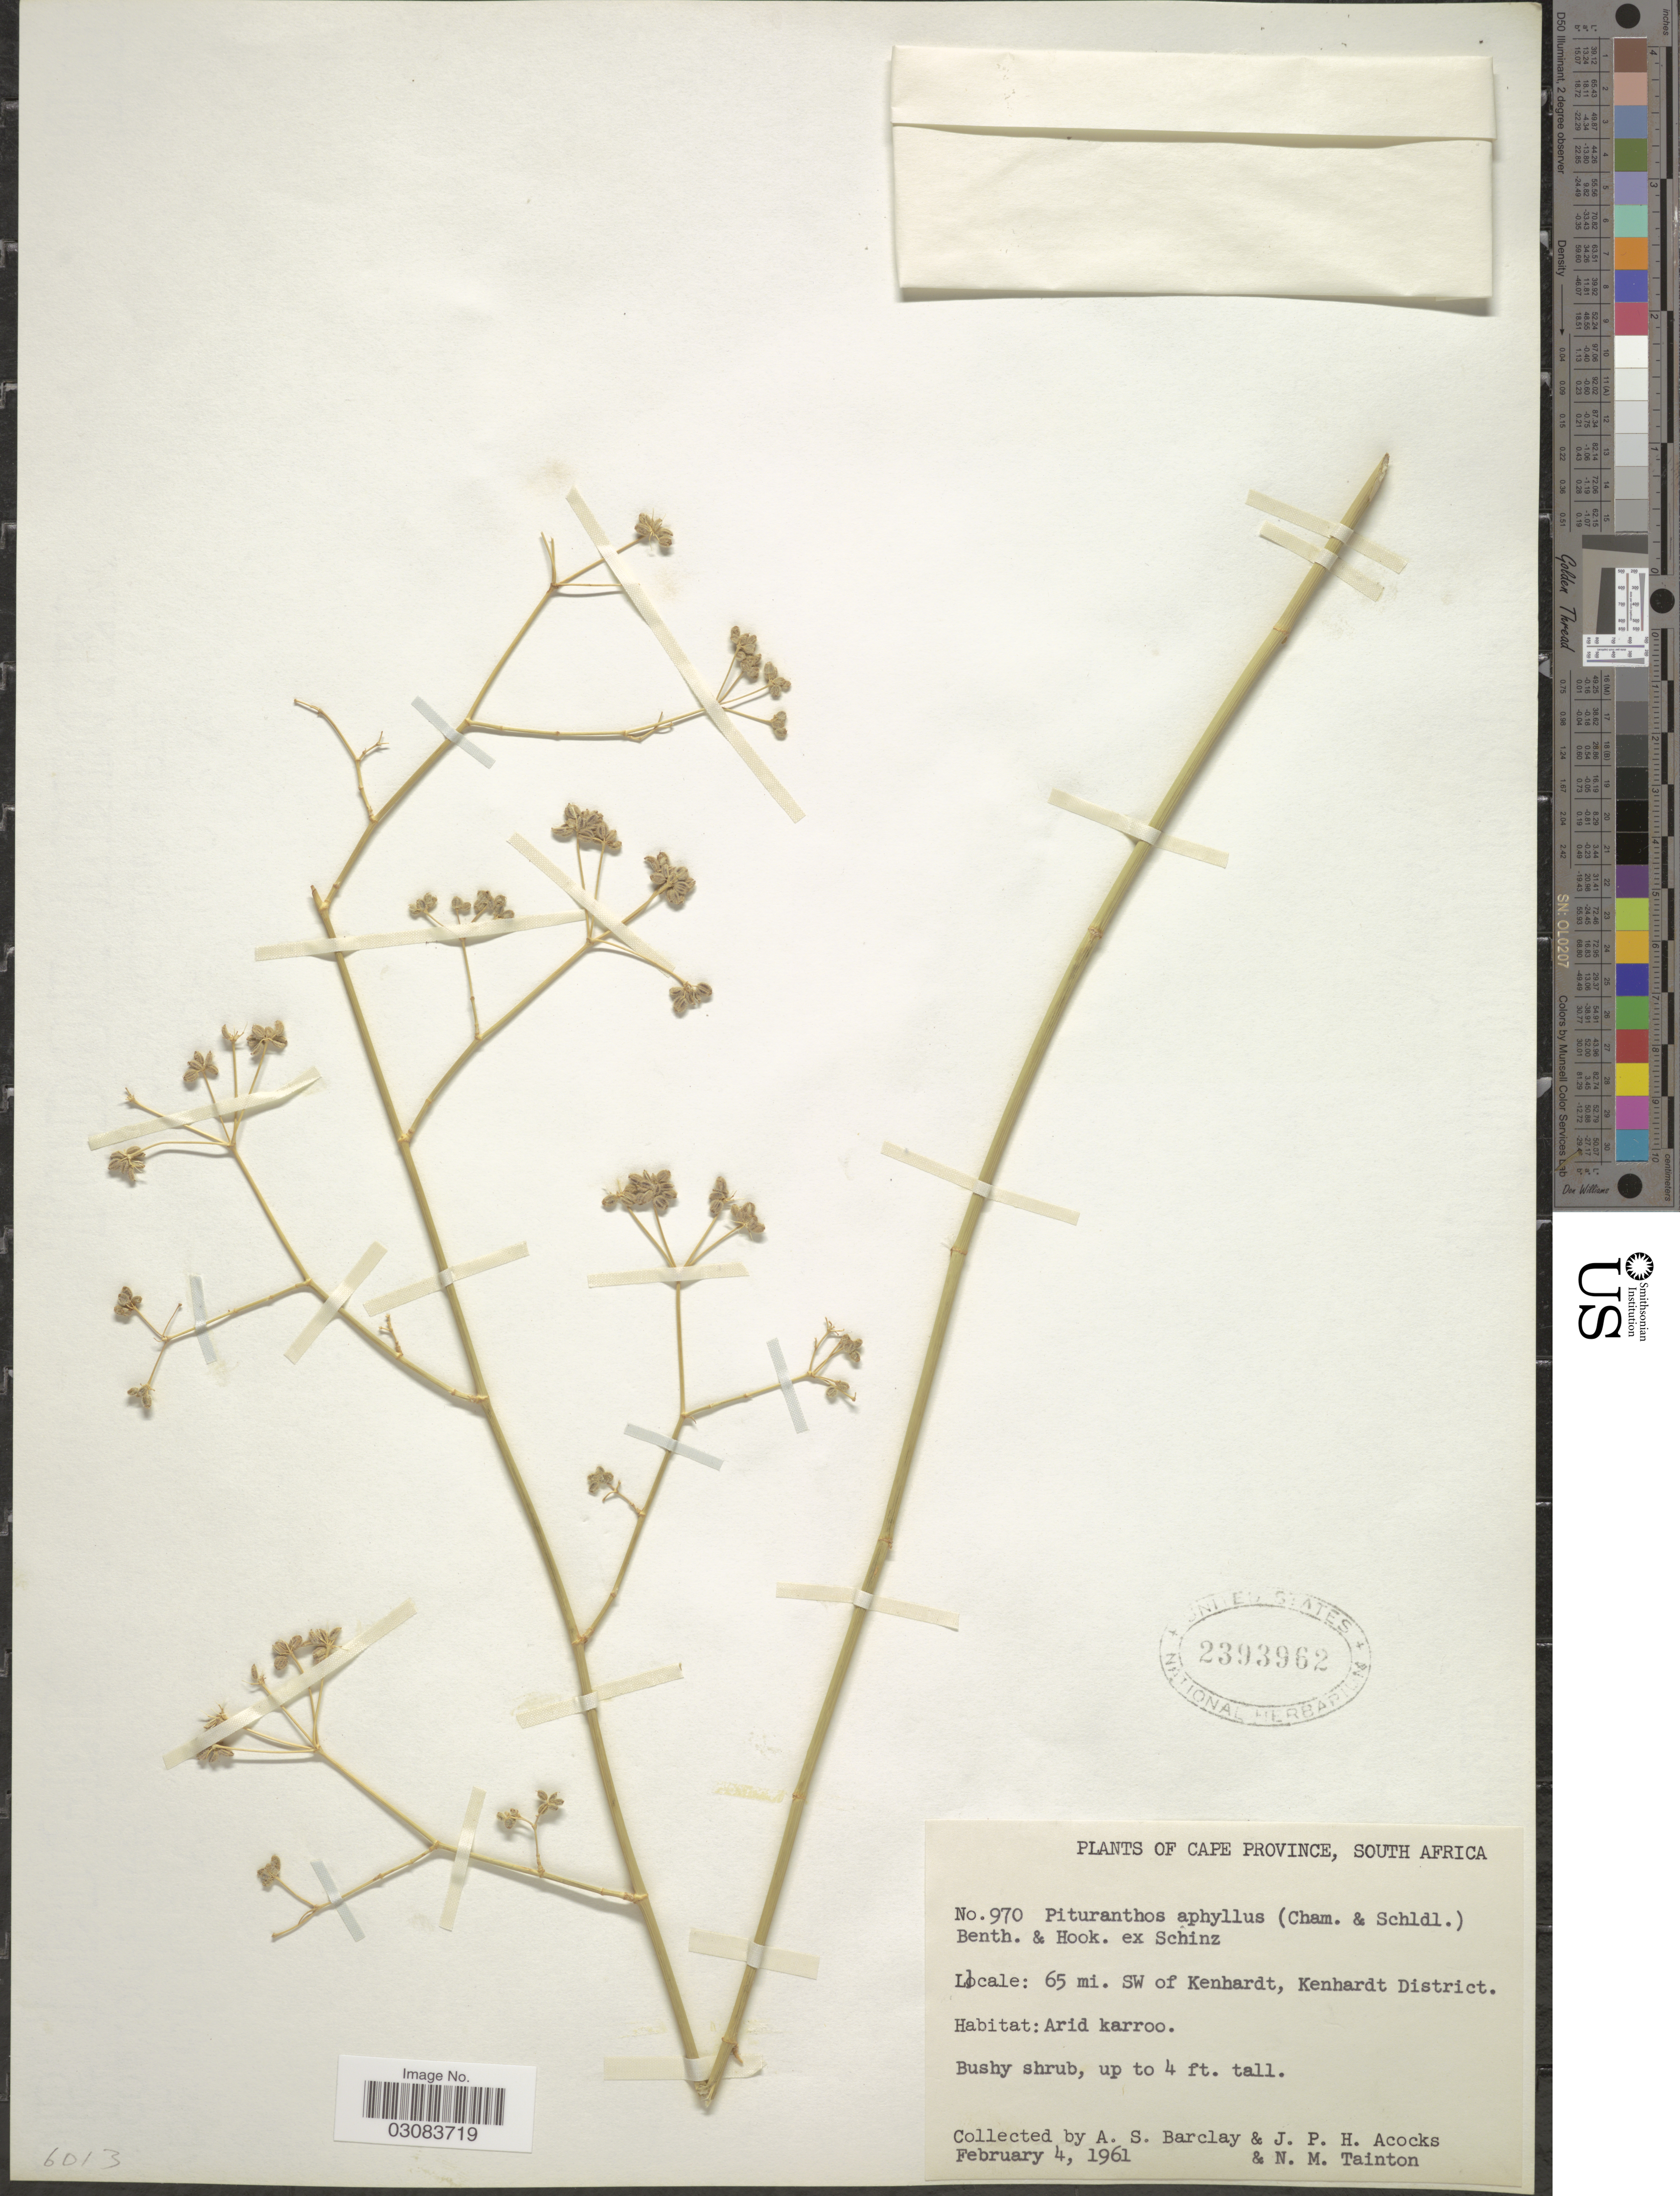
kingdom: Plantae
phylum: Tracheophyta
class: Magnoliopsida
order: Apiales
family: Apiaceae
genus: Deverra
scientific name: Deverra denudata subsp. aphylla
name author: (Cham. & Schltdl.) Pfisterer & Podlech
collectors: A. S. Barclay, J. P. Acocks & N. Tainton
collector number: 970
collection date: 1961-02-04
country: South Africa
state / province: Northern Cape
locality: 65 mi. SW of Kenhardt, Kenhardt District.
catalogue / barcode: US 2393962